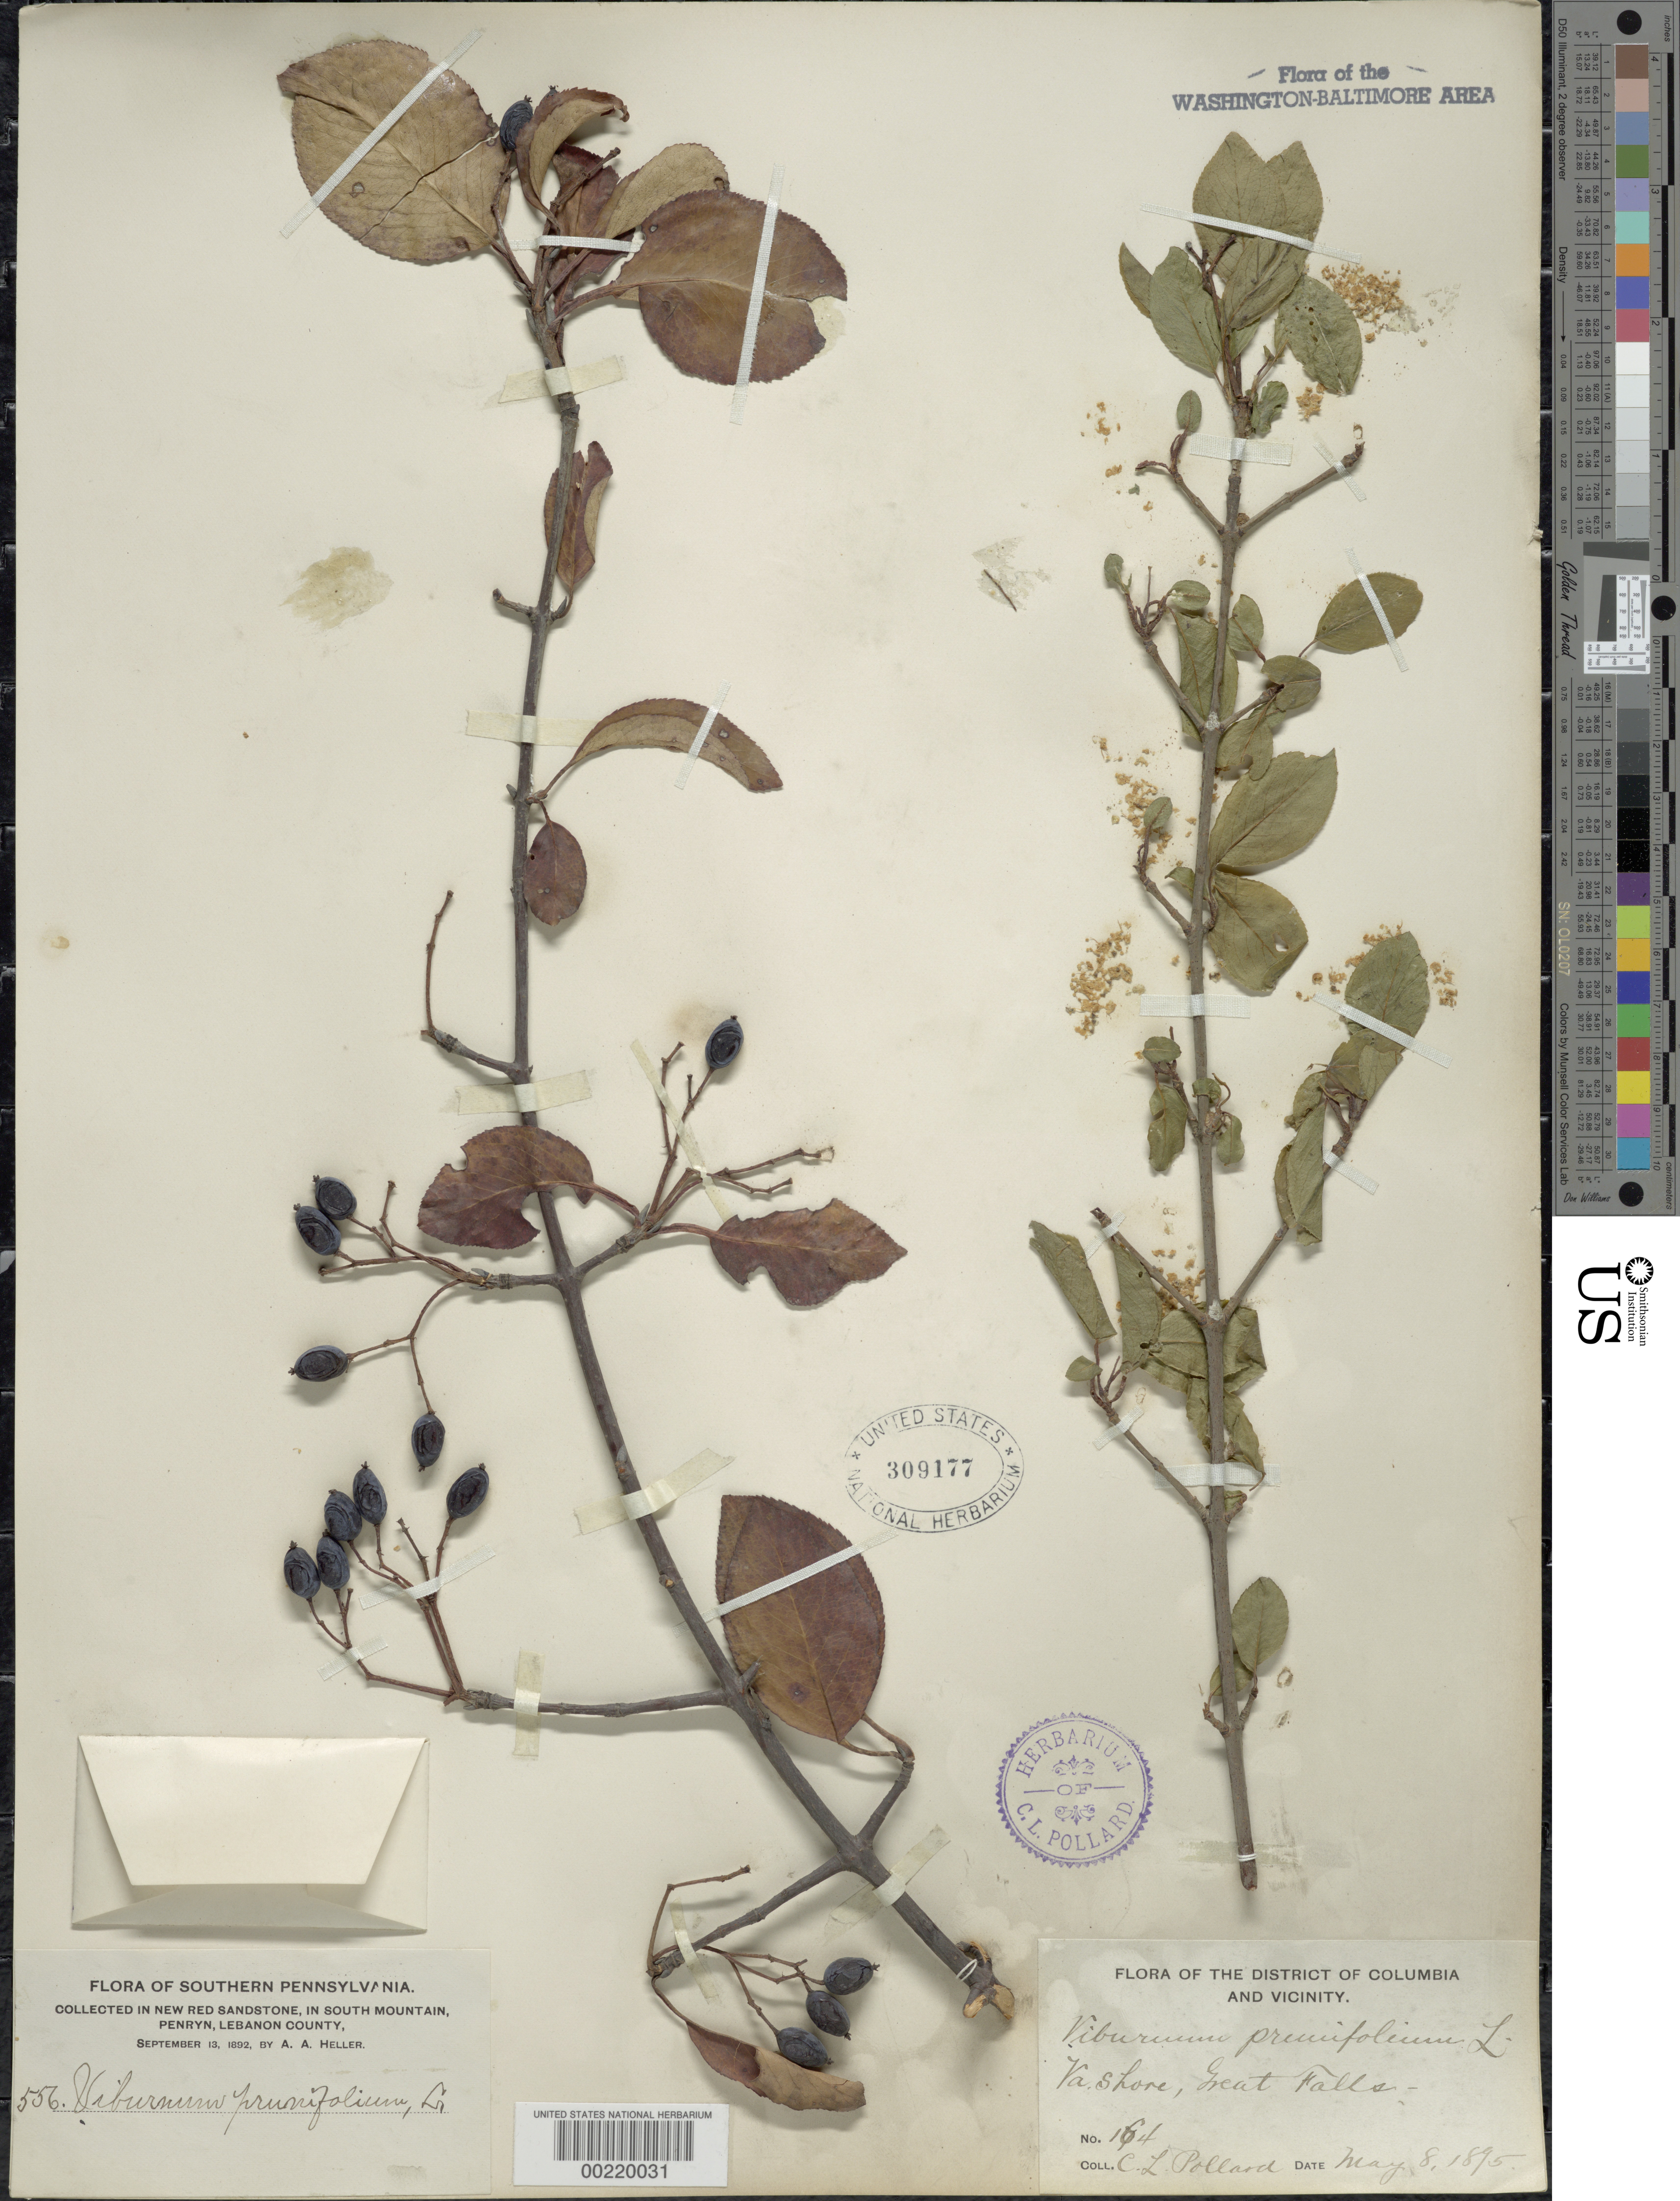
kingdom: Plantae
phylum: Tracheophyta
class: Magnoliopsida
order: Dipsacales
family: Viburnaceae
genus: Viburnum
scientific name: Viburnum prunifolium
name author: L.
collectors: C. L. Pollard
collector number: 164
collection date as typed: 08 May 1895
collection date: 1895-05-08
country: United States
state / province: Virginia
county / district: Fairfax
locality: Great Falls C. & O. Canal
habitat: Shore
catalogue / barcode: US 309177